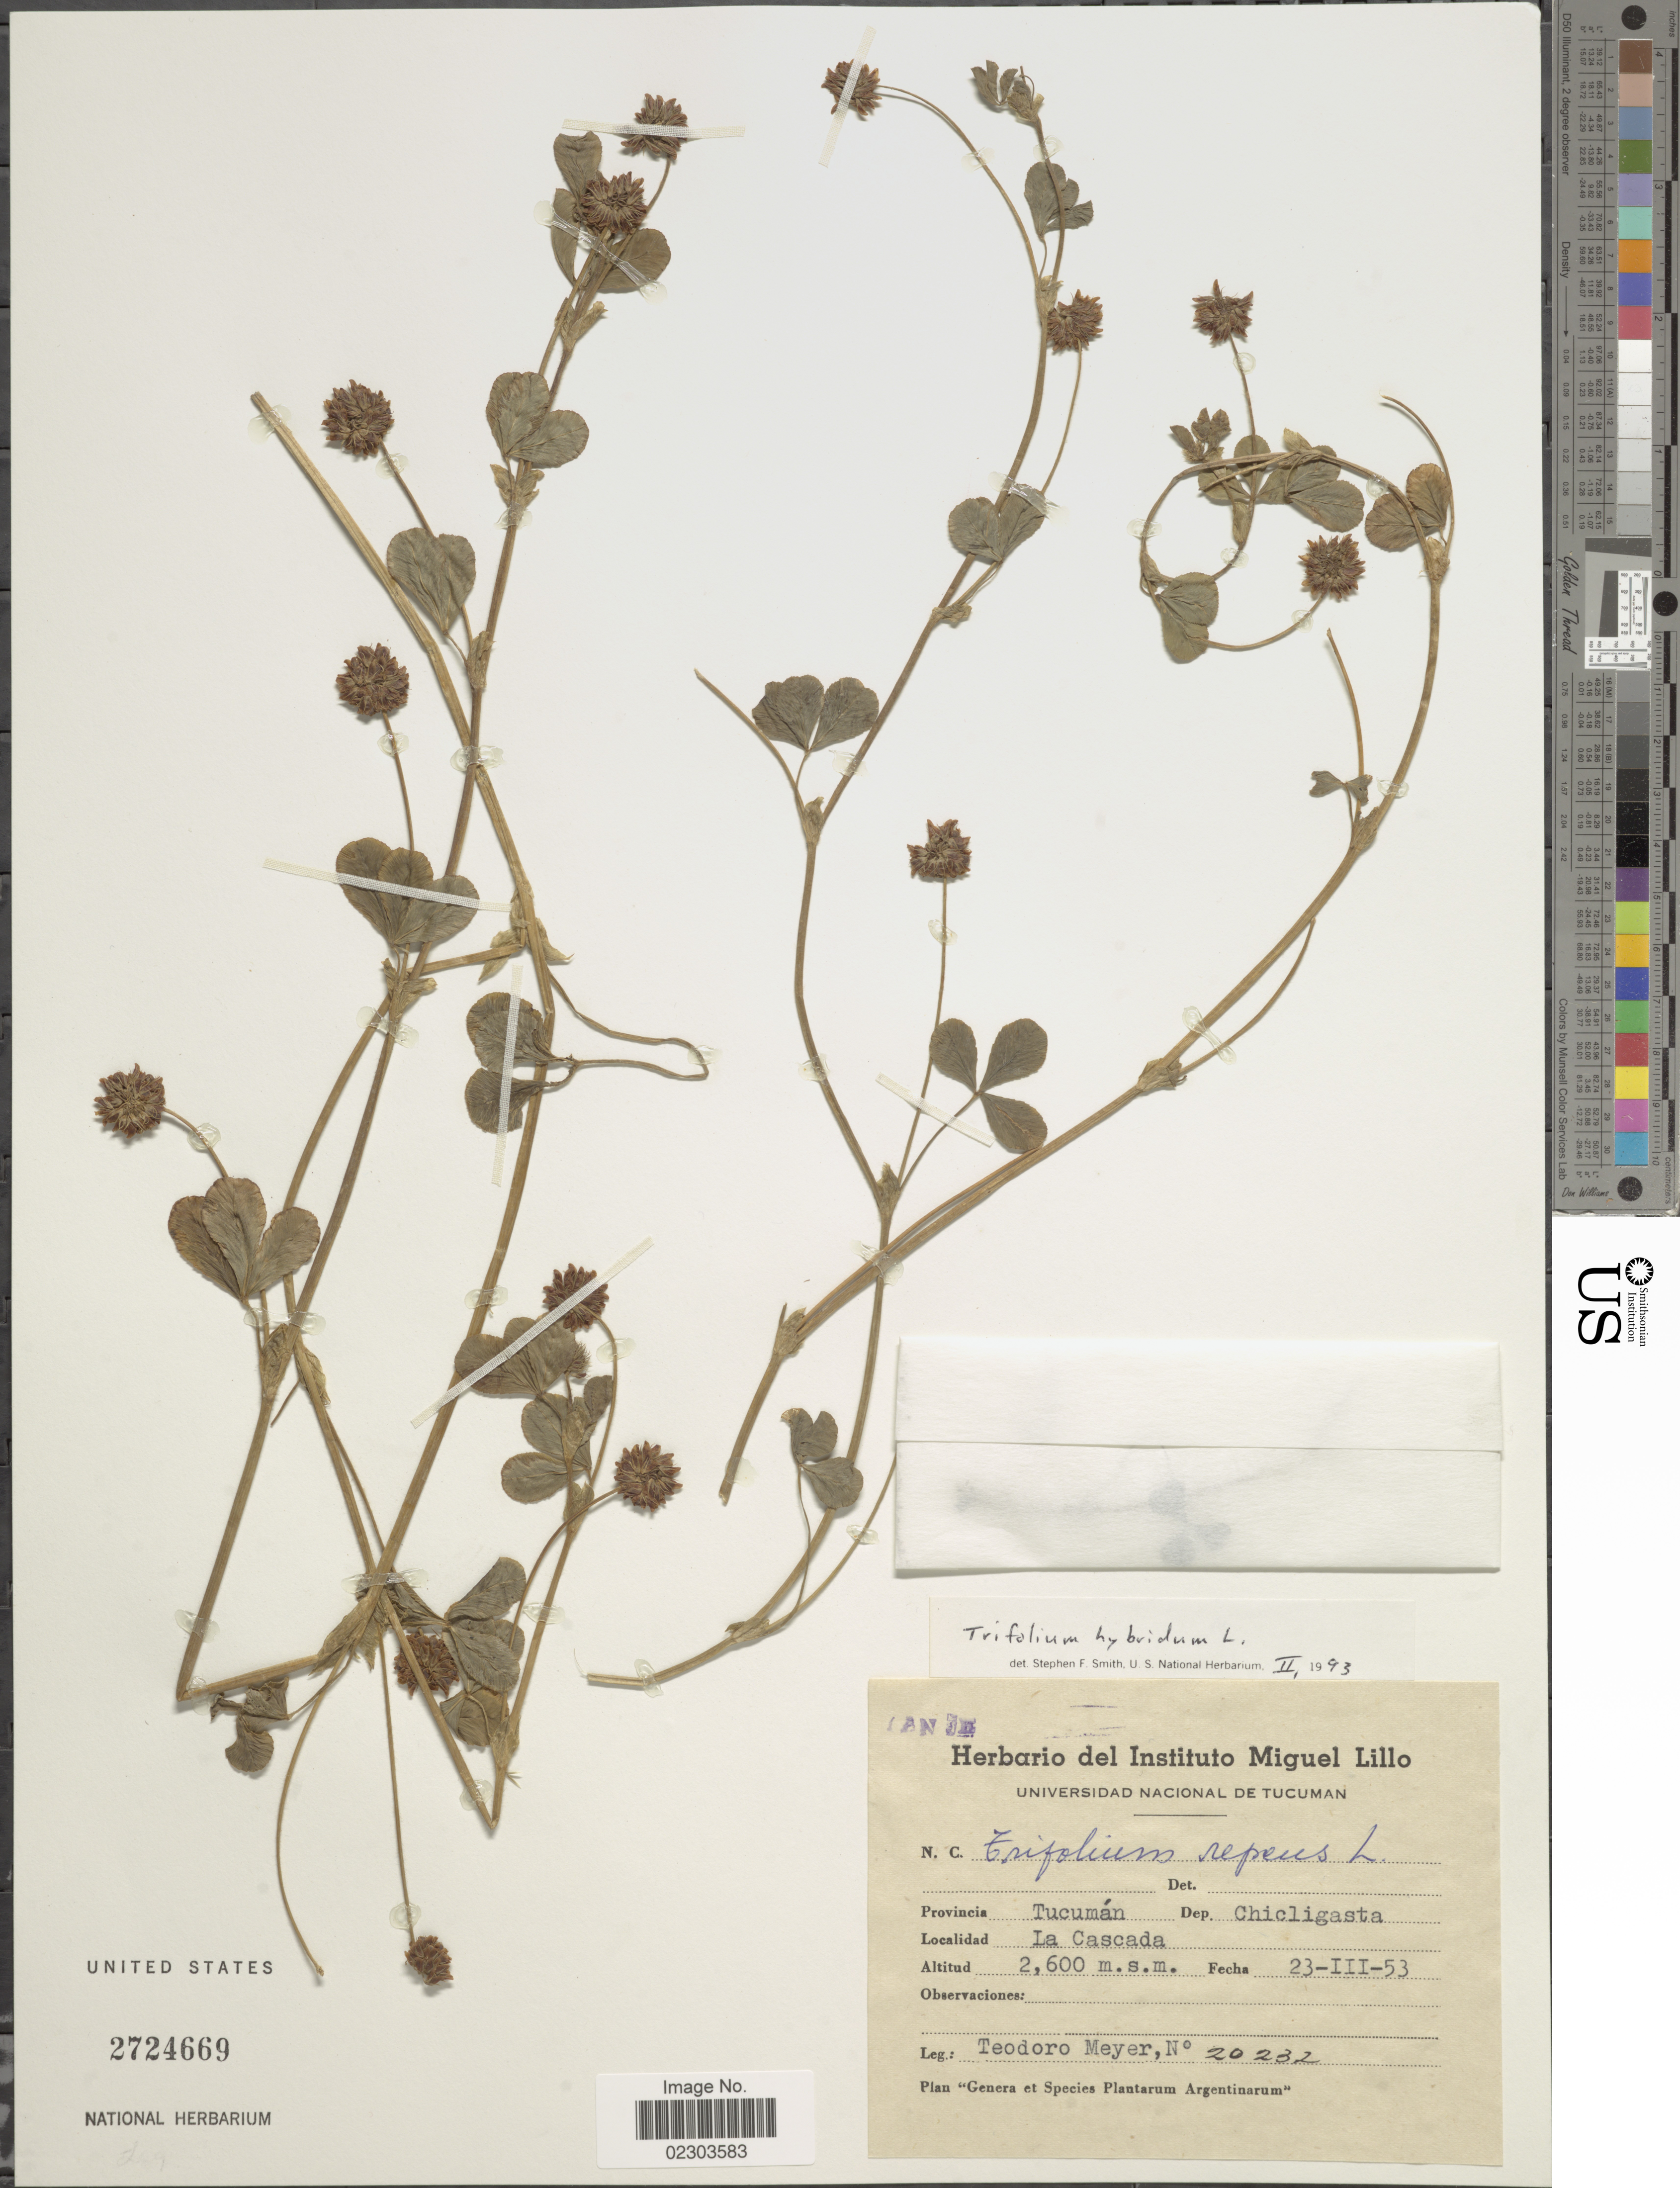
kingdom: Plantae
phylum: Tracheophyta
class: Magnoliopsida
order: Fabales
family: Fabaceae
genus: Trifolium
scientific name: Trifolium hybridum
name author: L.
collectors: T. Meyer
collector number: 20232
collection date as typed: Transcribed d/m/y: 23/3/53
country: Argentina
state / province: Tucuman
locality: Dep. Chicligasta, La Cascada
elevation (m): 2600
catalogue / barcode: US 2724669